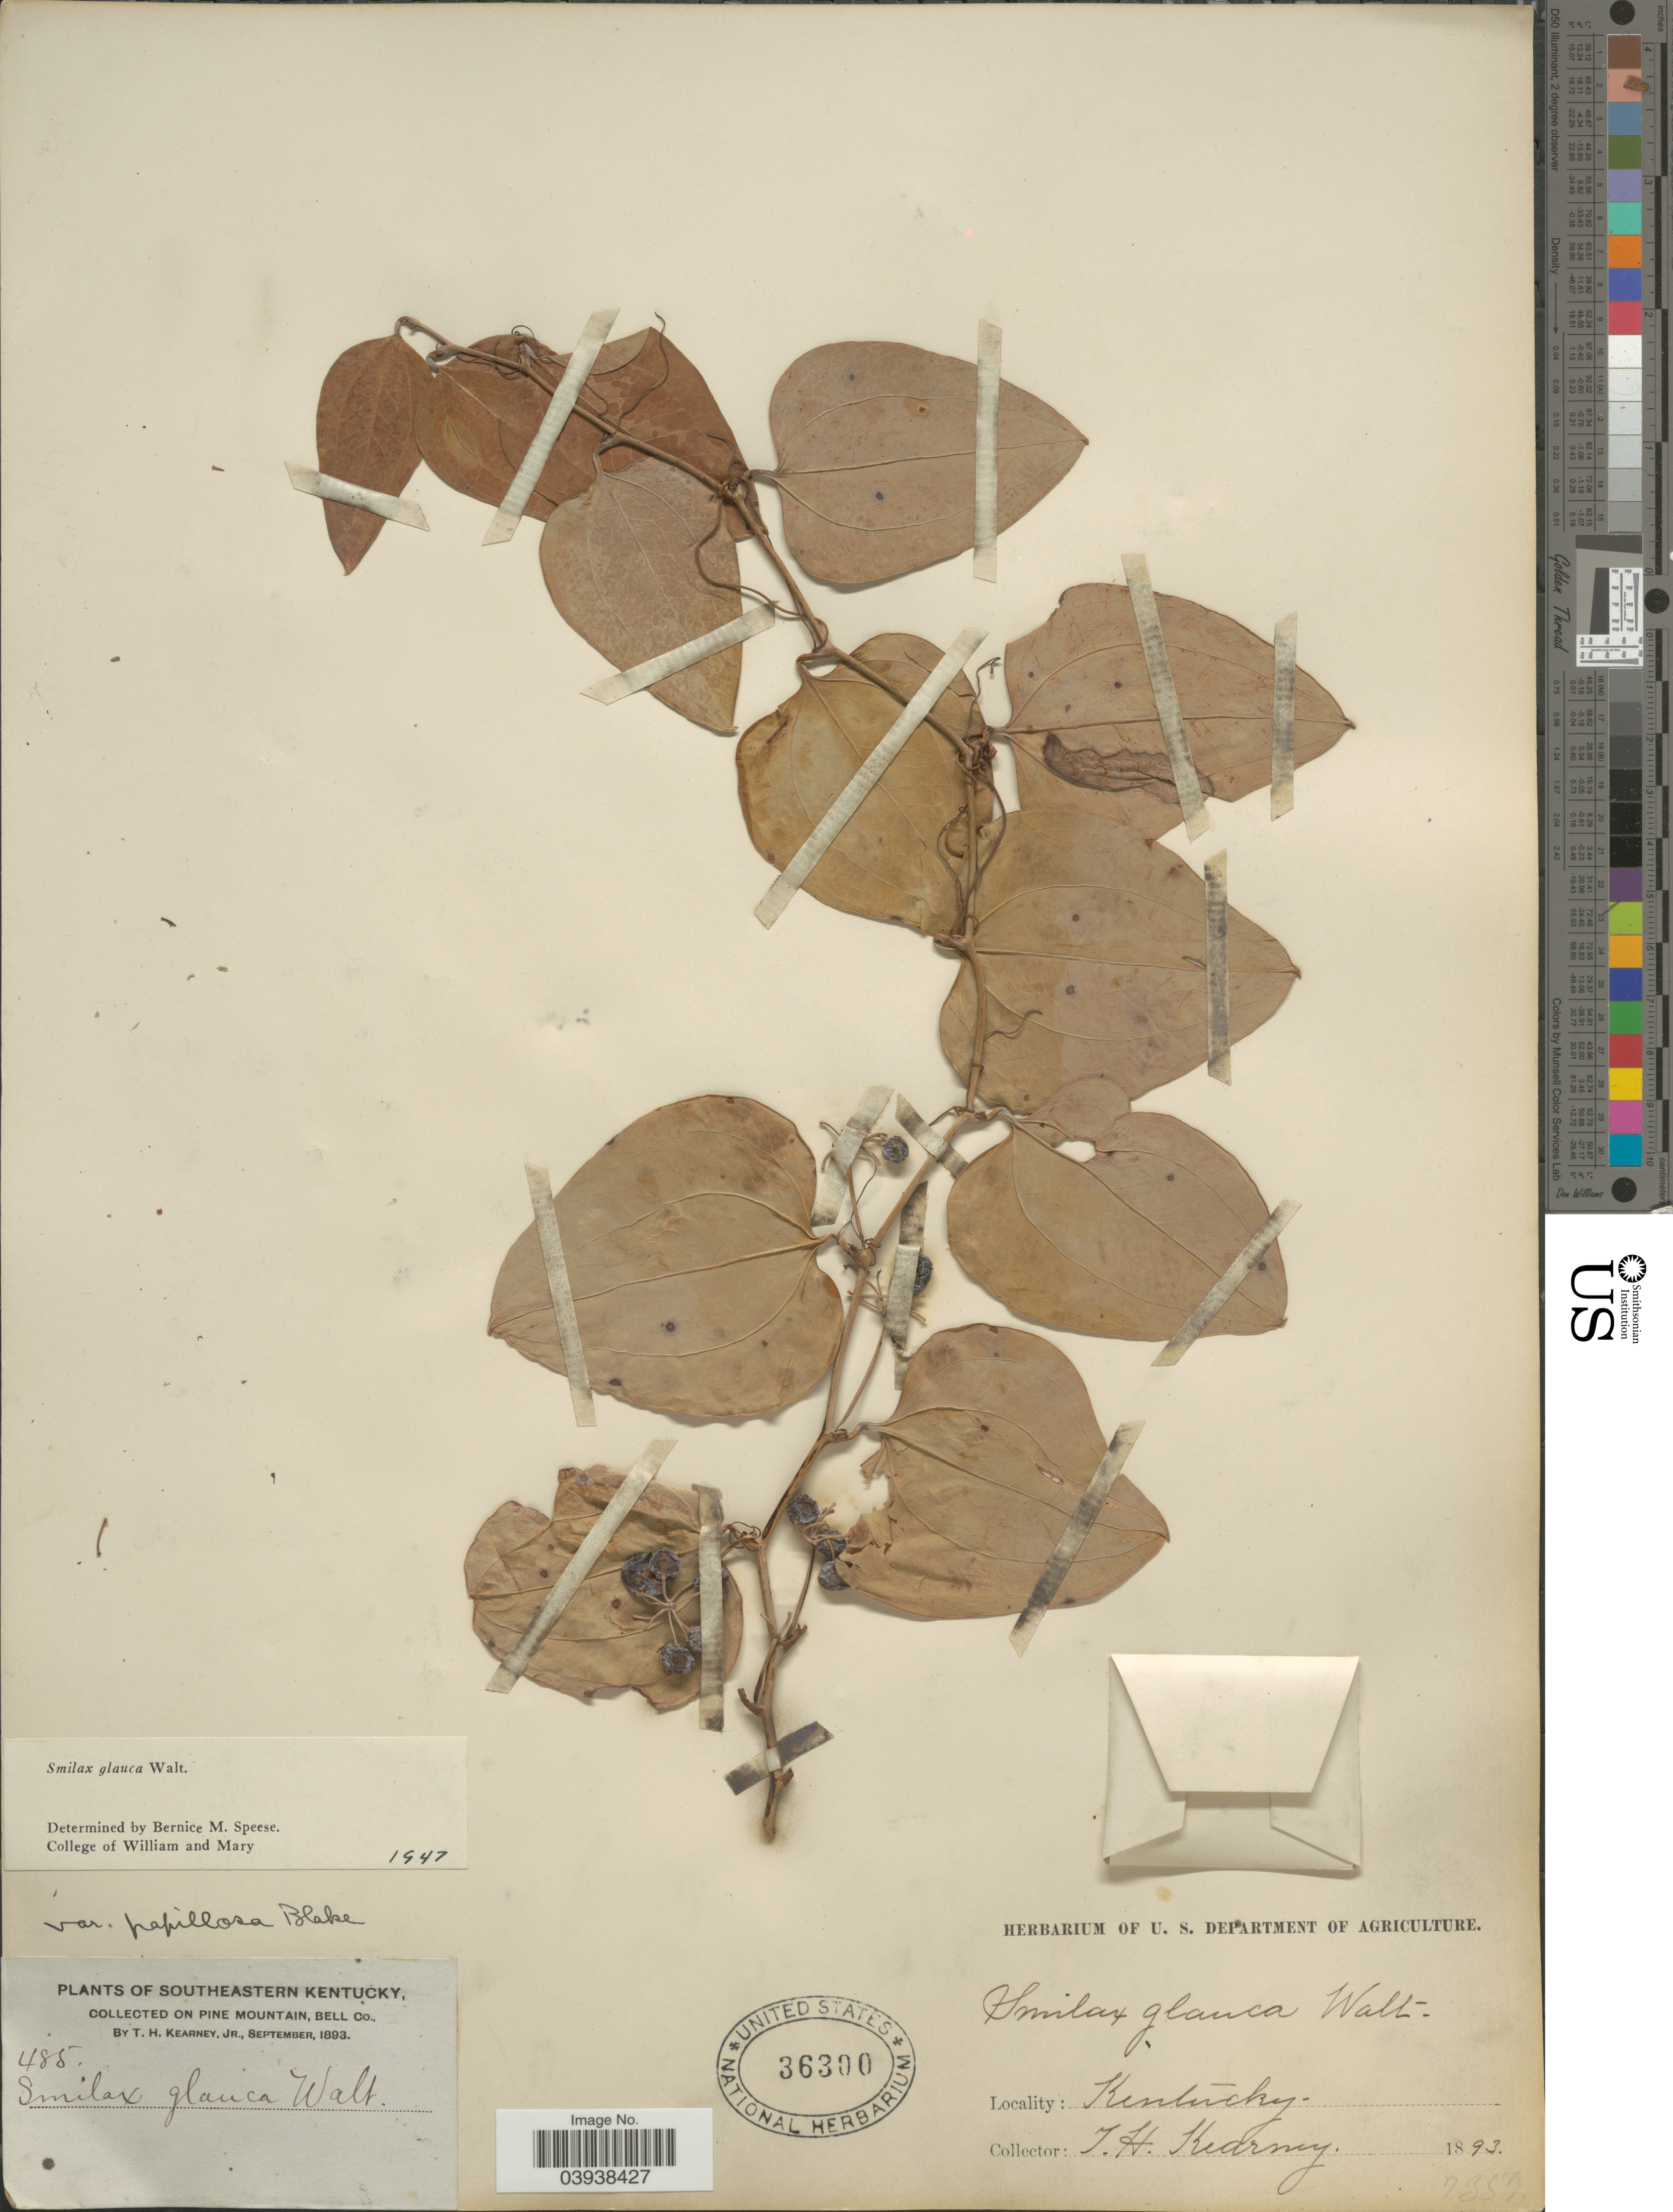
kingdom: Plantae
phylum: Tracheophyta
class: Liliopsida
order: Liliales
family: Smilacaceae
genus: Smilax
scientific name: Smilax glauca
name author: Walter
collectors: T. H. Kearney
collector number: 485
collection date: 1893-09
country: United States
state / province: Kentucky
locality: Southeastern Kentucky, on Pine Mountain, Bell Co.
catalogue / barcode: US 36300